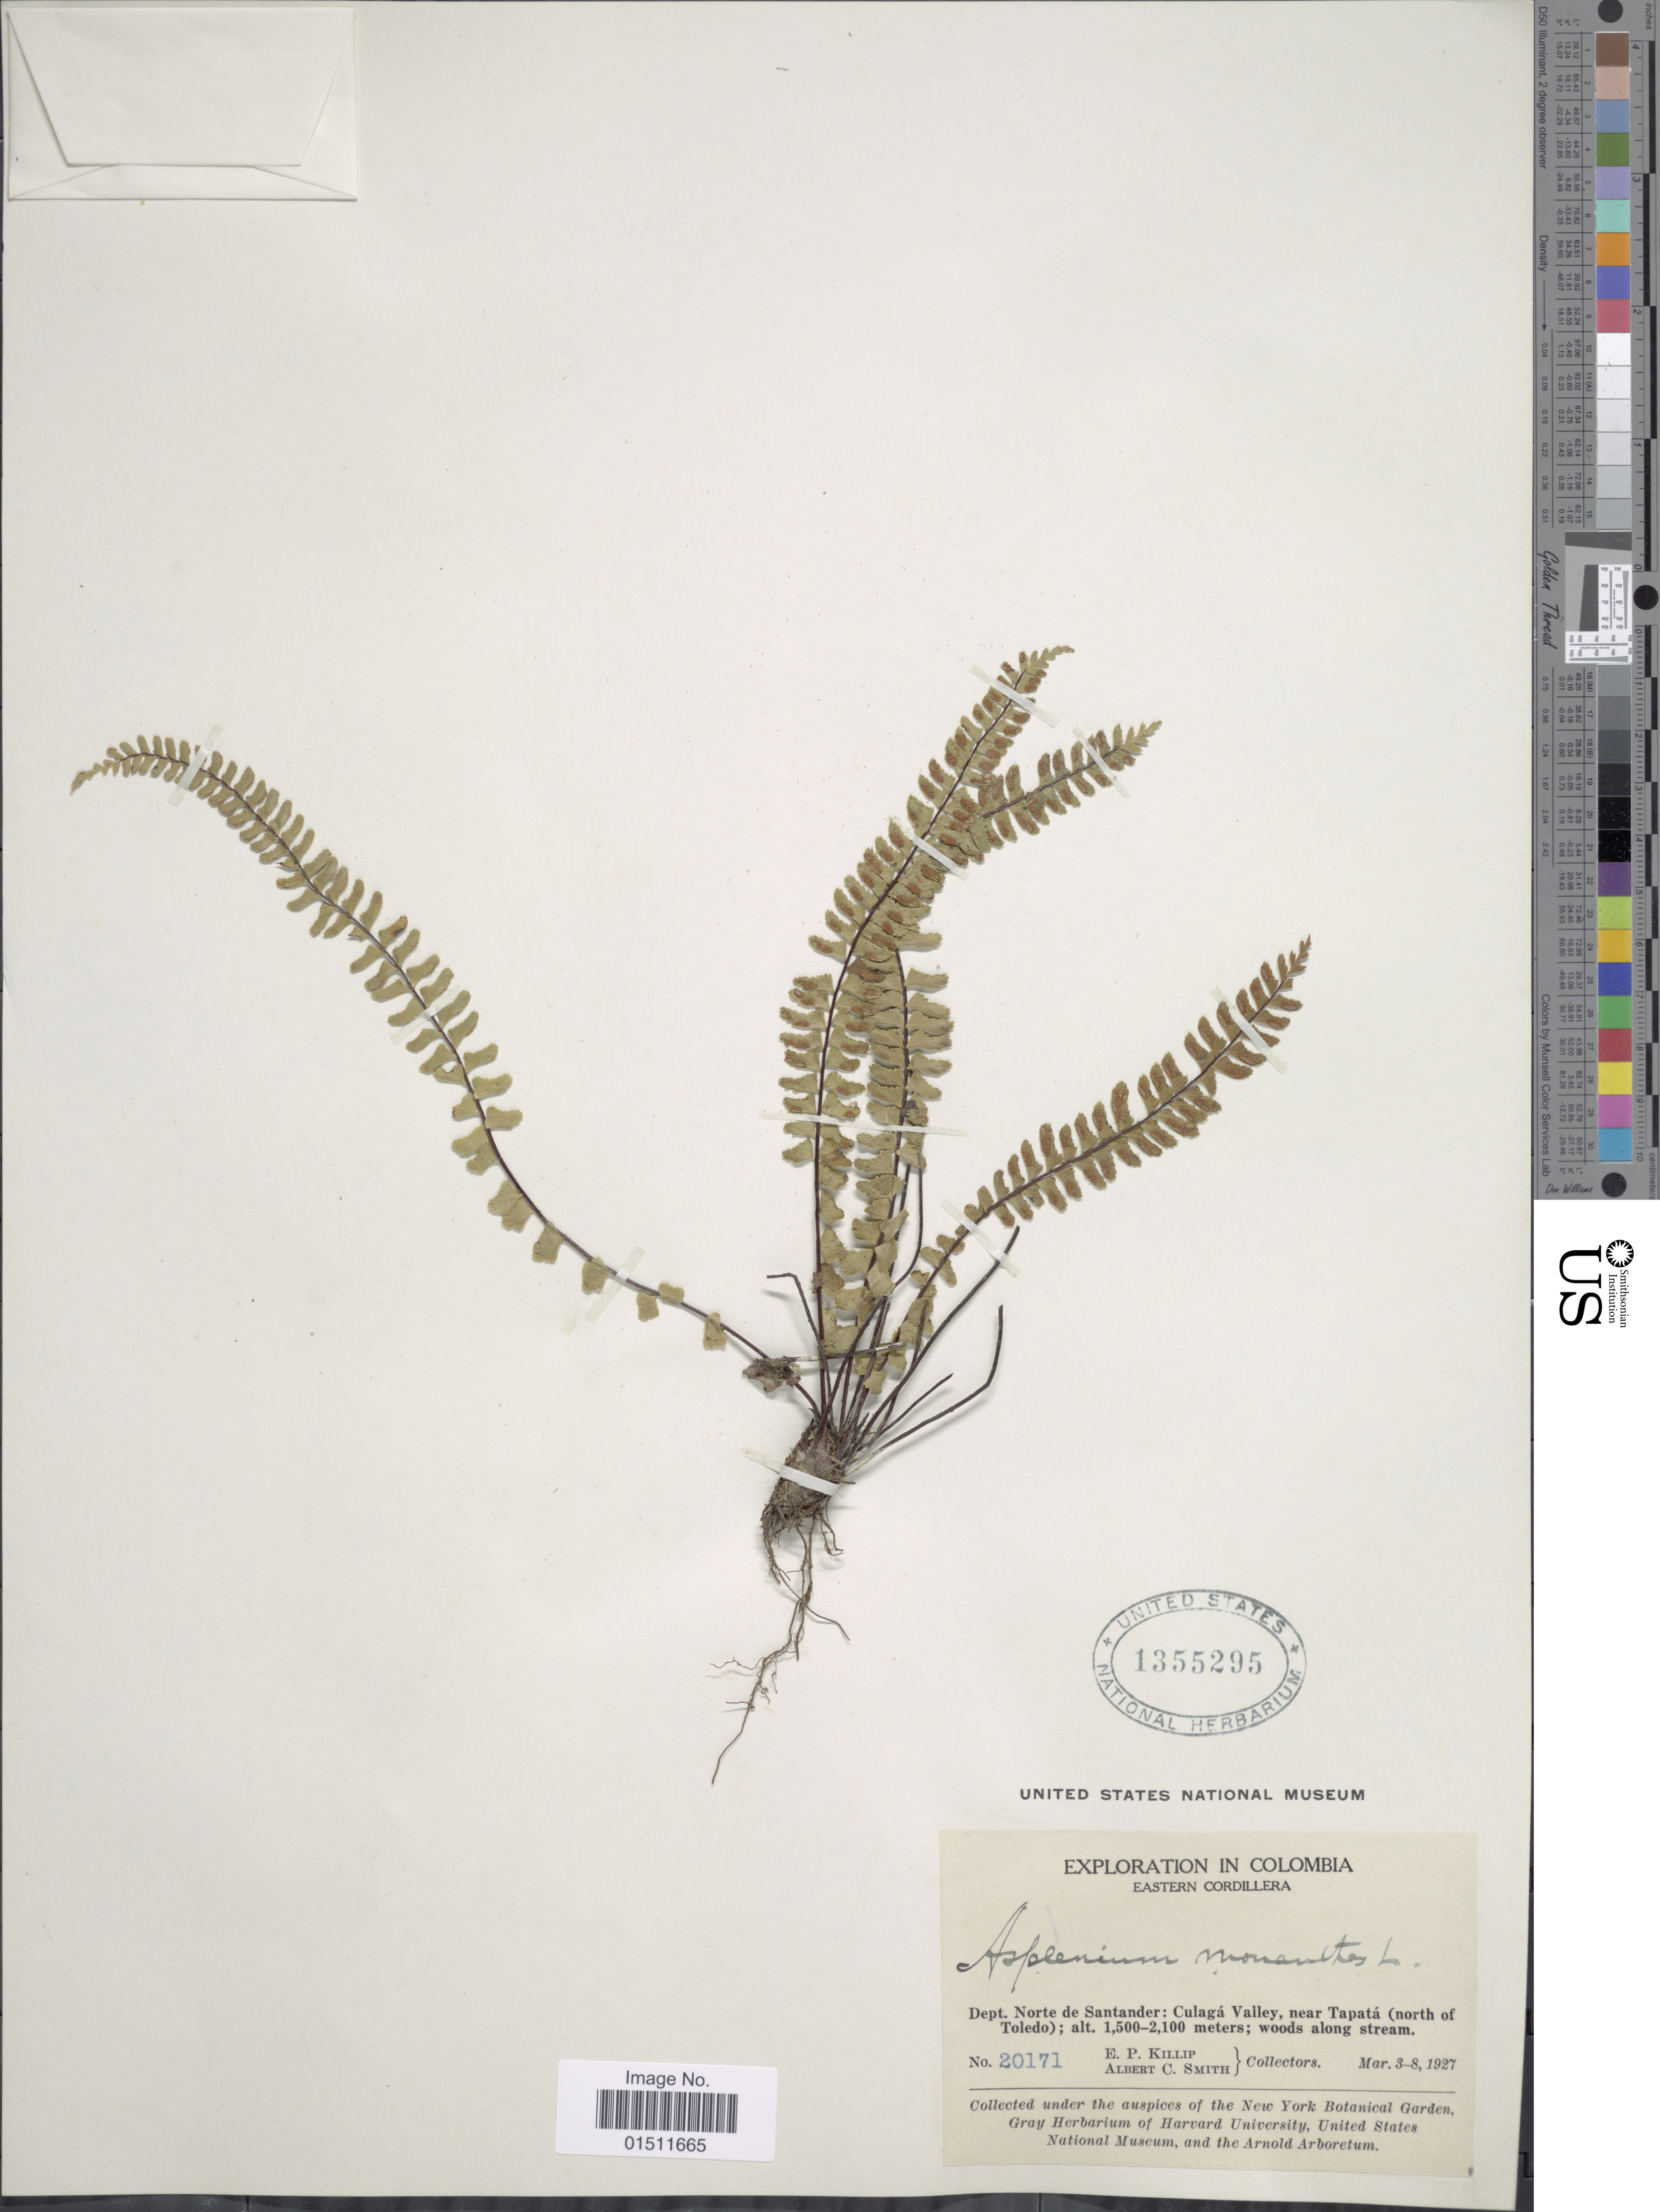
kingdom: Plantae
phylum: Tracheophyta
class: Polypodiopsida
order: Polypodiales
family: Aspleniaceae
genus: Asplenium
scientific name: Asplenium monanthes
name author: L.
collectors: E. P. Killip & A. C. Smith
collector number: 20171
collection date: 1927-03-03/1927-03-08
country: Colombia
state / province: Norte de Santander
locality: Eastern Cordillera, dept. Norte de Santander: Culaga Valley, near Tapata (north of Toledo)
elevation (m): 1500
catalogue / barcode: US 1355295